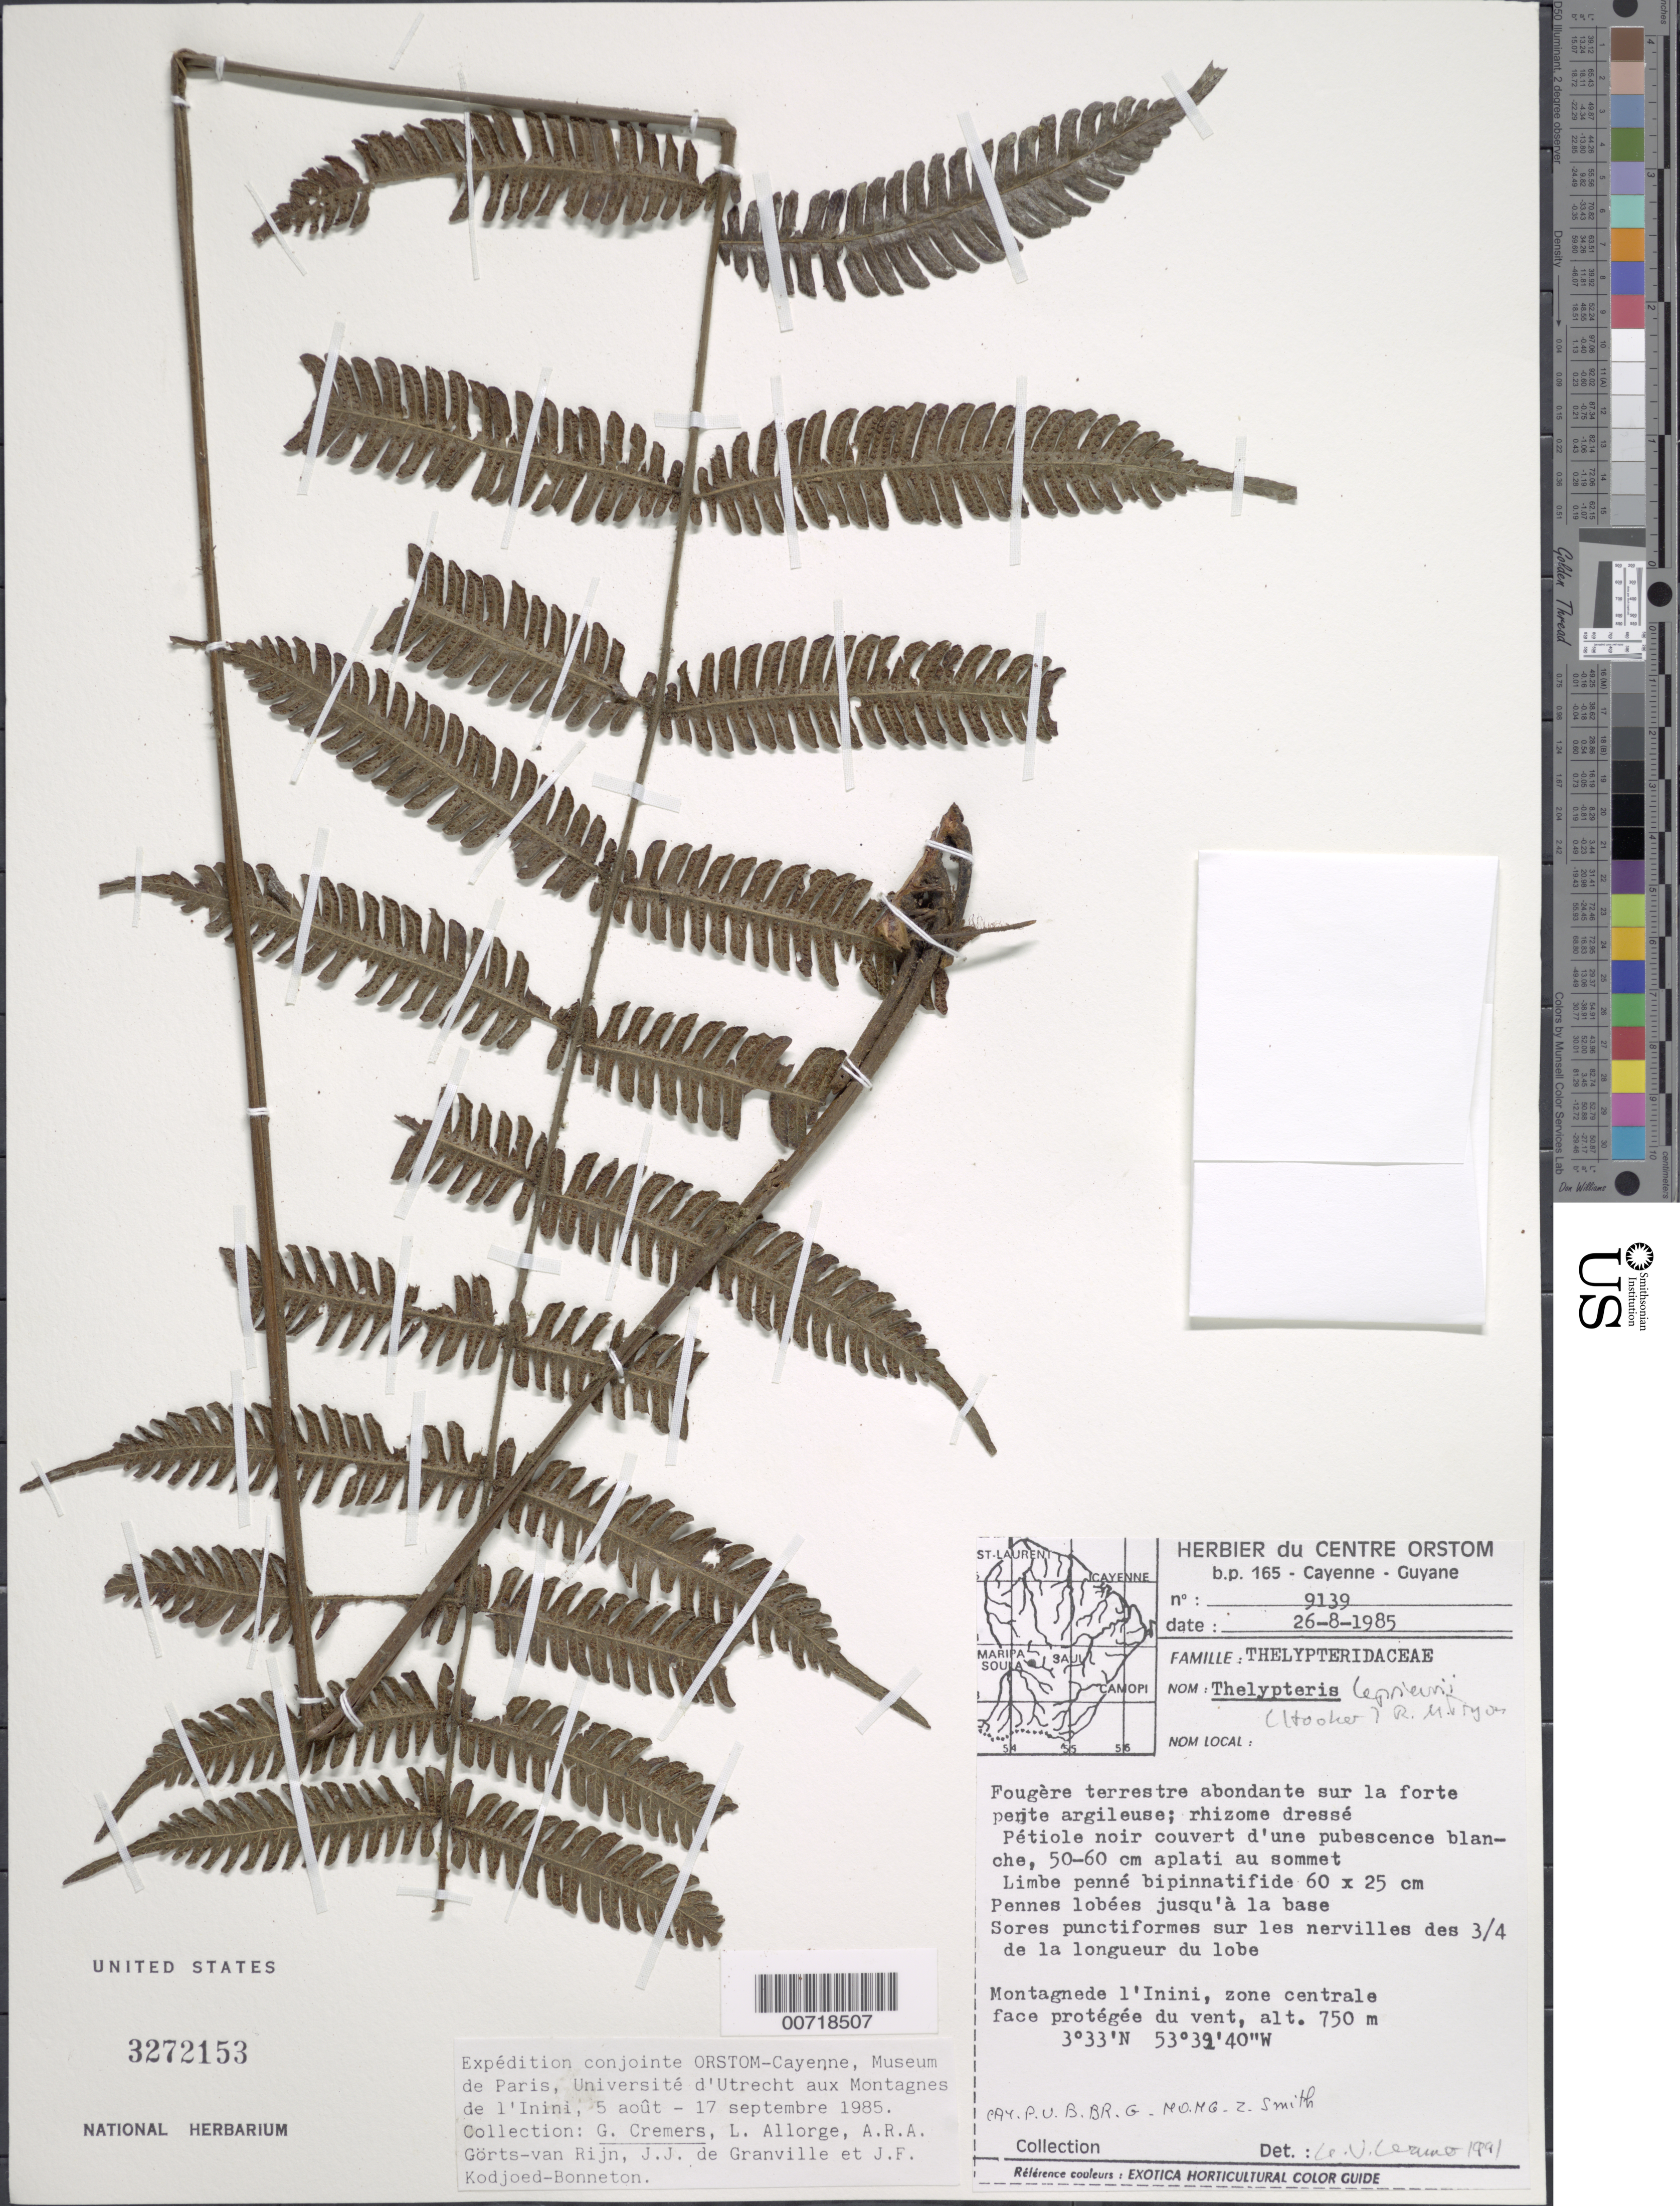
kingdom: Plantae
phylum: Tracheophyta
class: Polypodiopsida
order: Polypodiales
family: Thelypteridaceae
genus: Steiropteris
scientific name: Steiropteris leprieurii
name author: (Hook. f.) Pic. Serm.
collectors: G. Cremers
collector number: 9139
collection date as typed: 26-Aug-85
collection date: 1985-08-26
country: French Guiana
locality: Montagnes Bellevue de l'Inini, zone centrale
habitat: Sur la forte pente argileuse; abondante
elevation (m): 750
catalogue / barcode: US 3272153